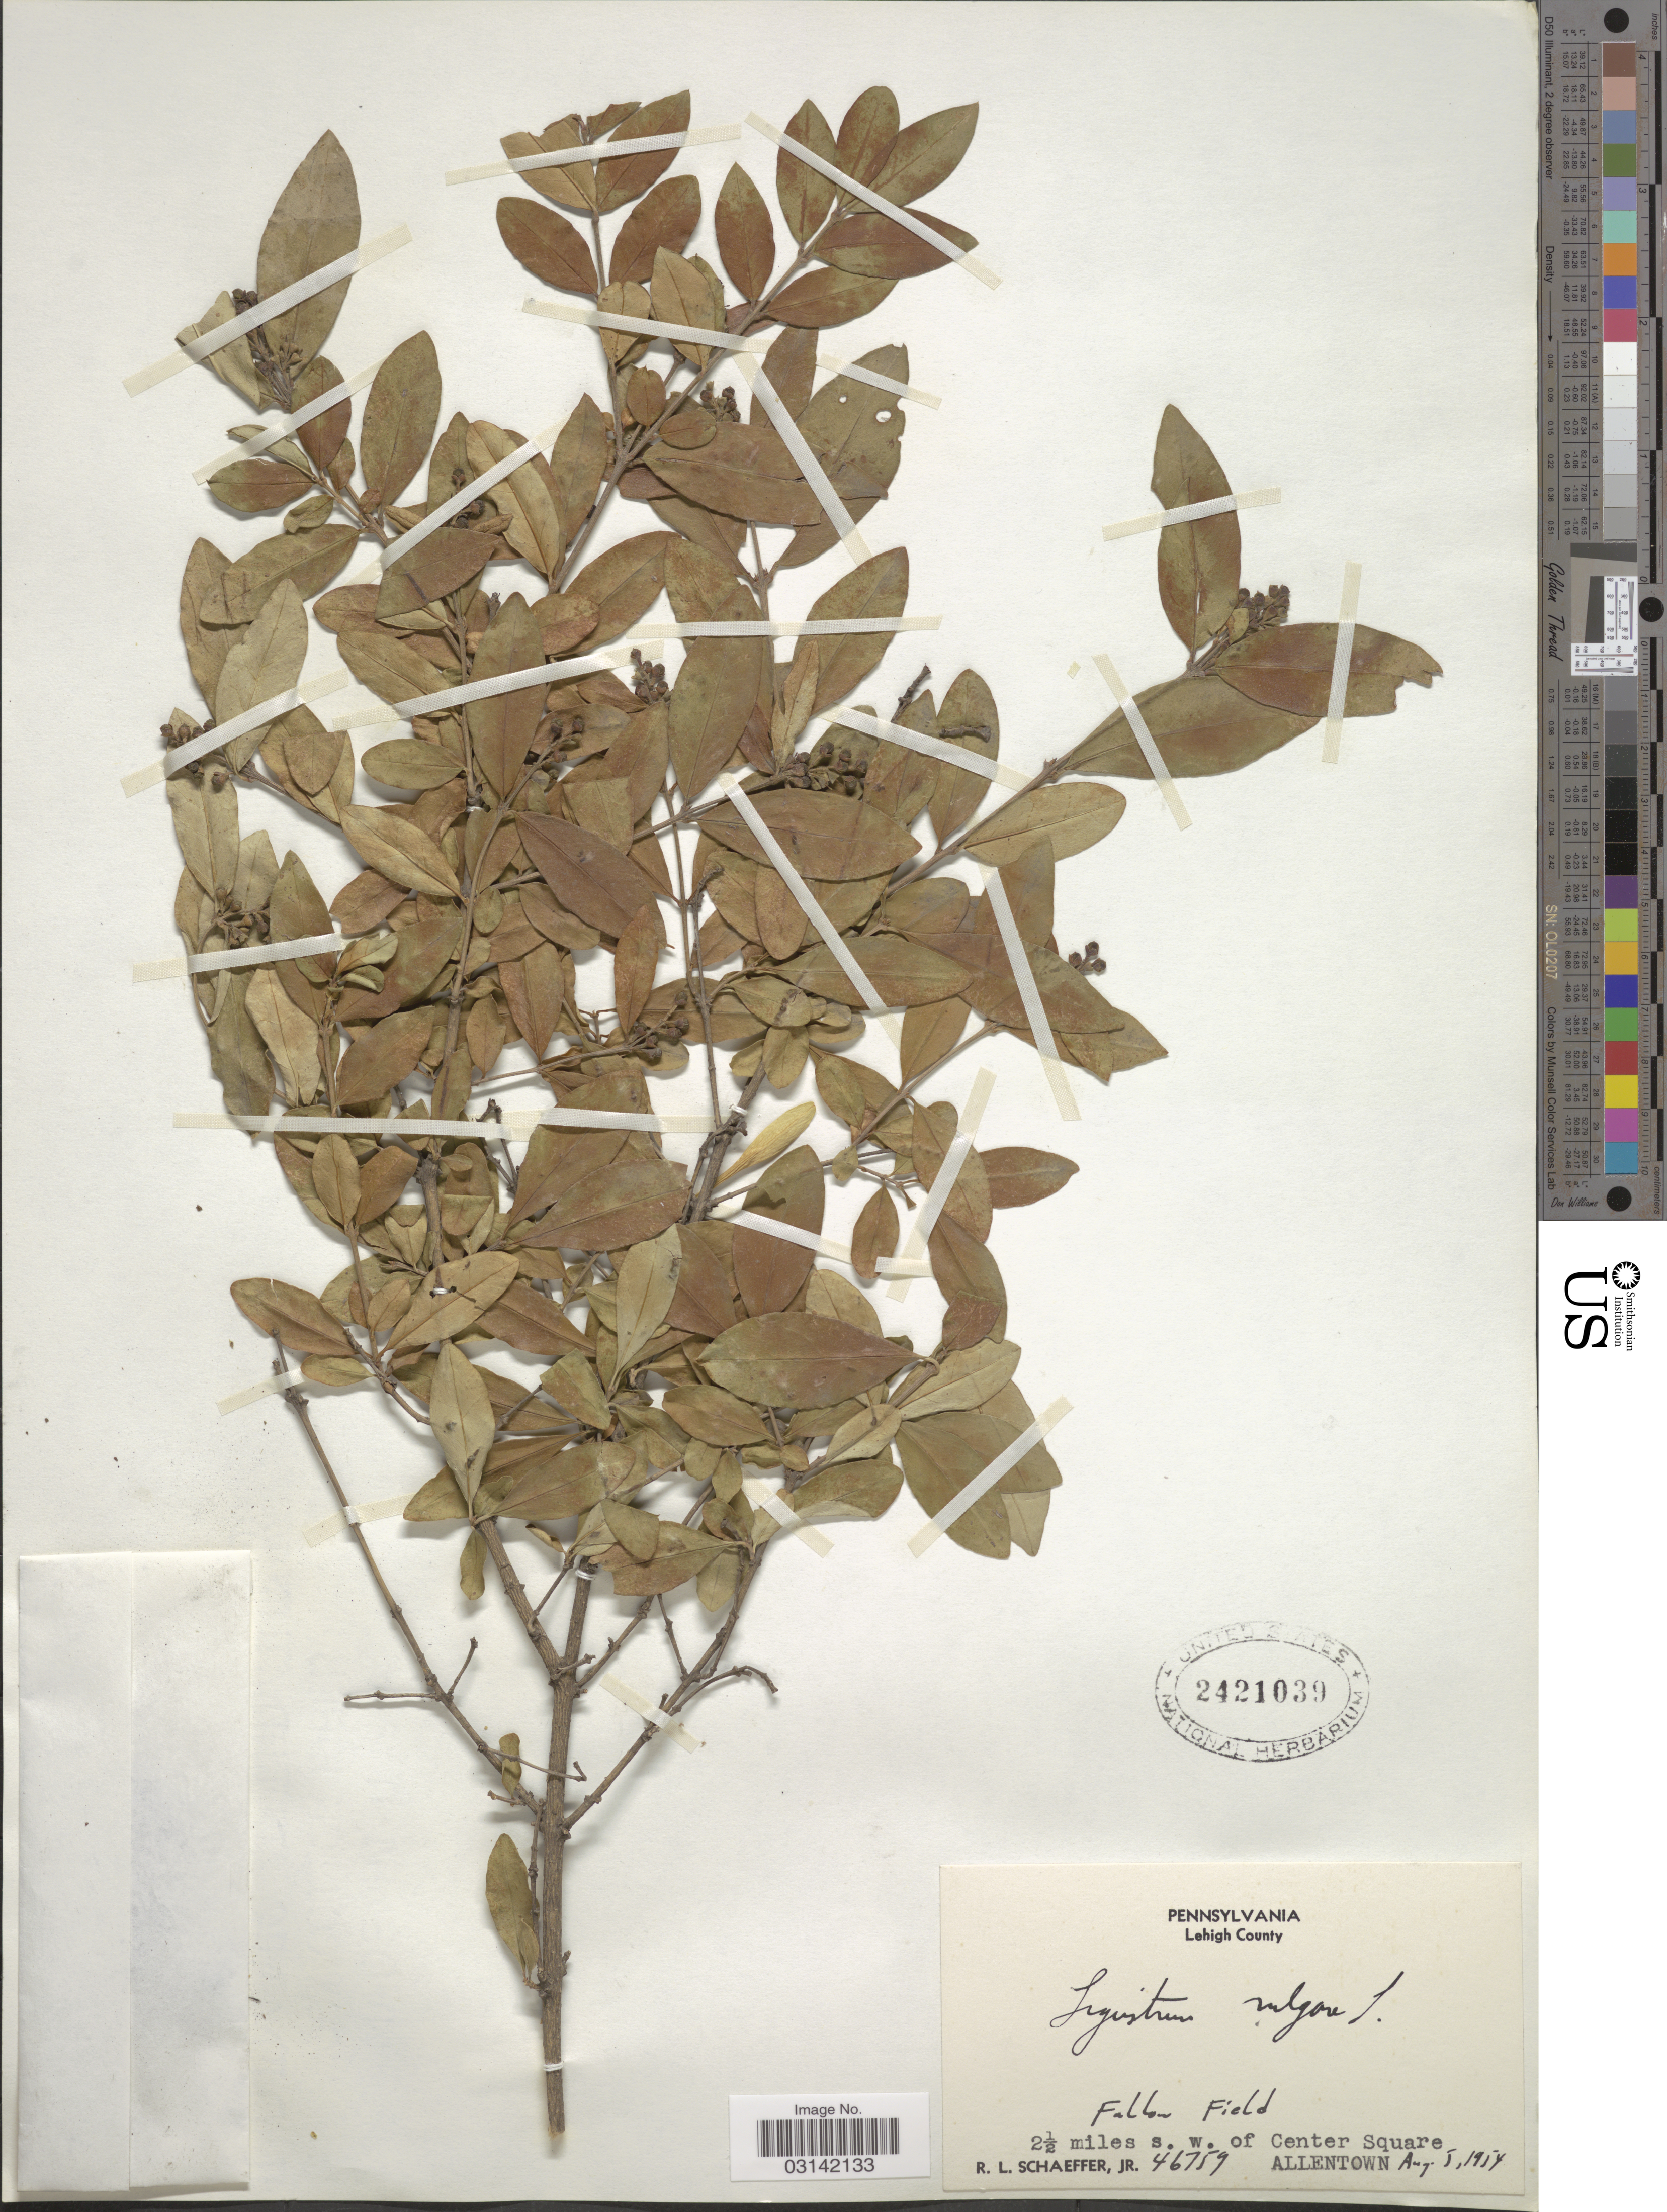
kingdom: Plantae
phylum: Tracheophyta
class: Magnoliopsida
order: Lamiales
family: Oleaceae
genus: Ligustrum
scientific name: Ligustrum vulgare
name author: L.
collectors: R. L. Schaeffer Jr.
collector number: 46759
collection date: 1954-08-05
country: United States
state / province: Pennsylvania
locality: Lehigh County, Fallon Field, 2½ miles s.w. of Center Square Allentown.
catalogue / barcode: US 2421039